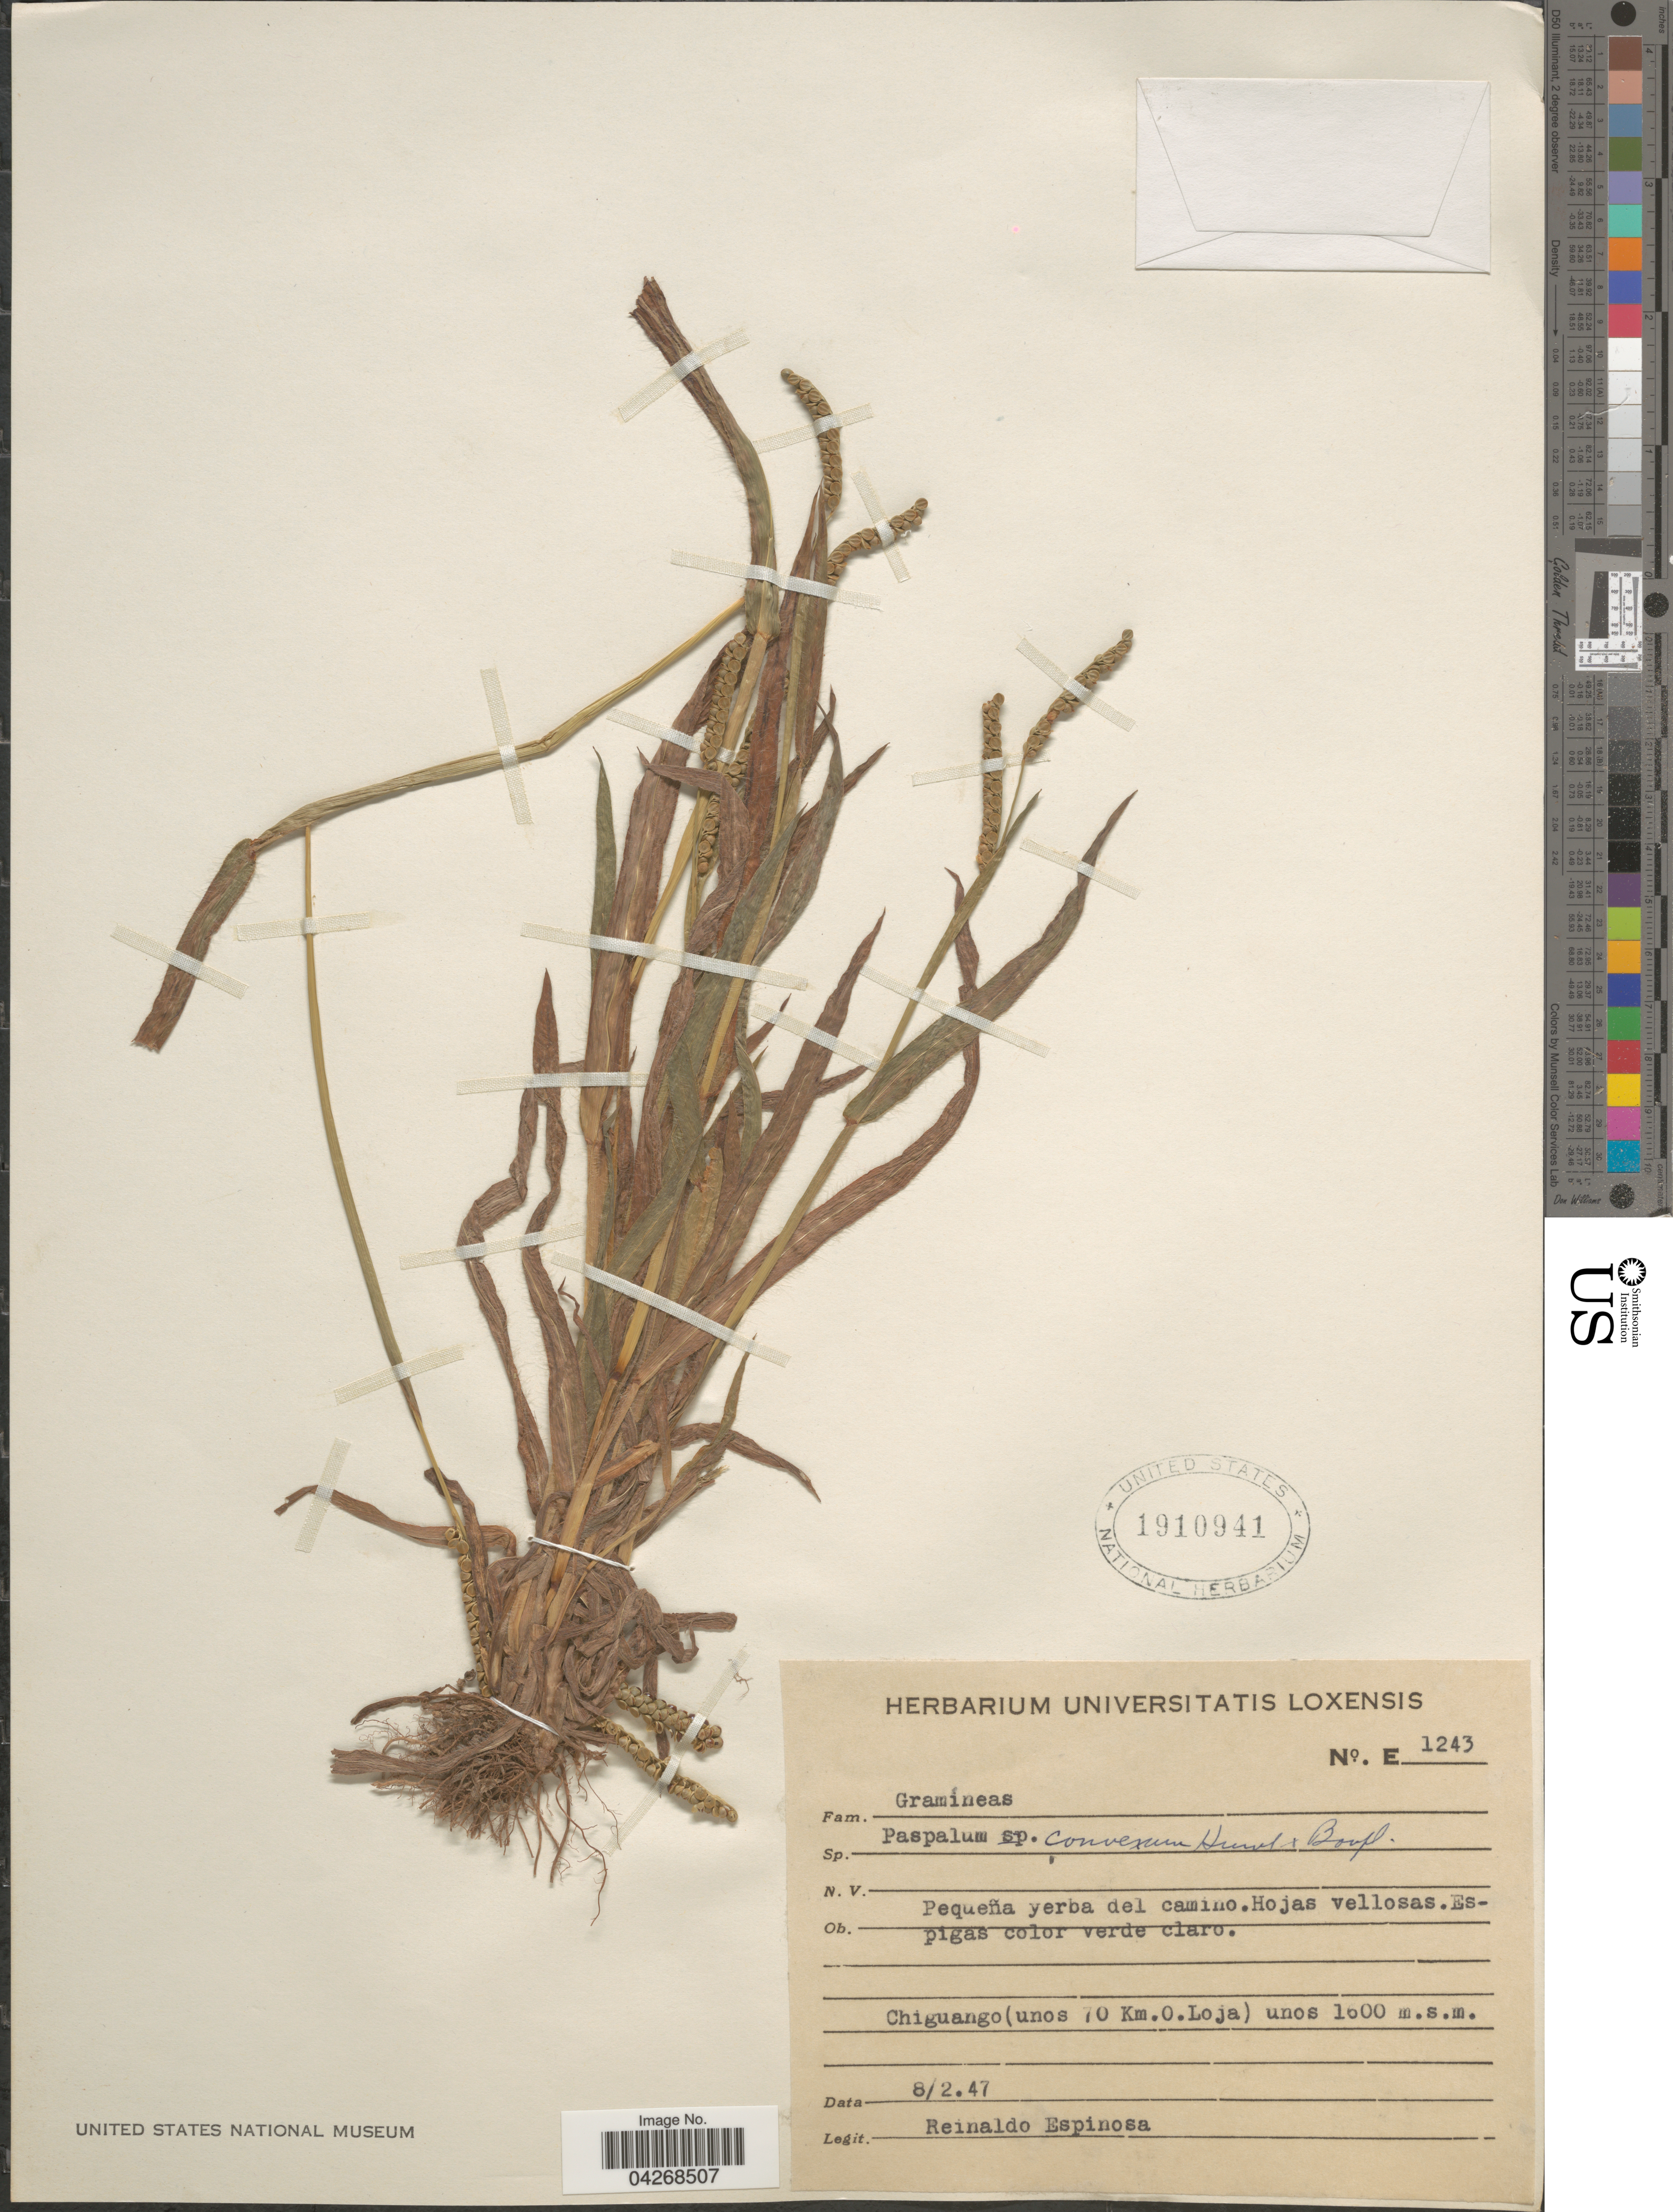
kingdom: Plantae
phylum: Tracheophyta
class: Liliopsida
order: Poales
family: Poaceae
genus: Paspalum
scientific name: Paspalum convexum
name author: Humb. & Bonpl. ex Flüggé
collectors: R. Espinosa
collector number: E1243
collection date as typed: Transcribed d/m/y: 8/2/47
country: Ecuador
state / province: Loja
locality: Chiguango (unos 70 Km. O. Loja).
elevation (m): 1600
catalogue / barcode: US 1910941